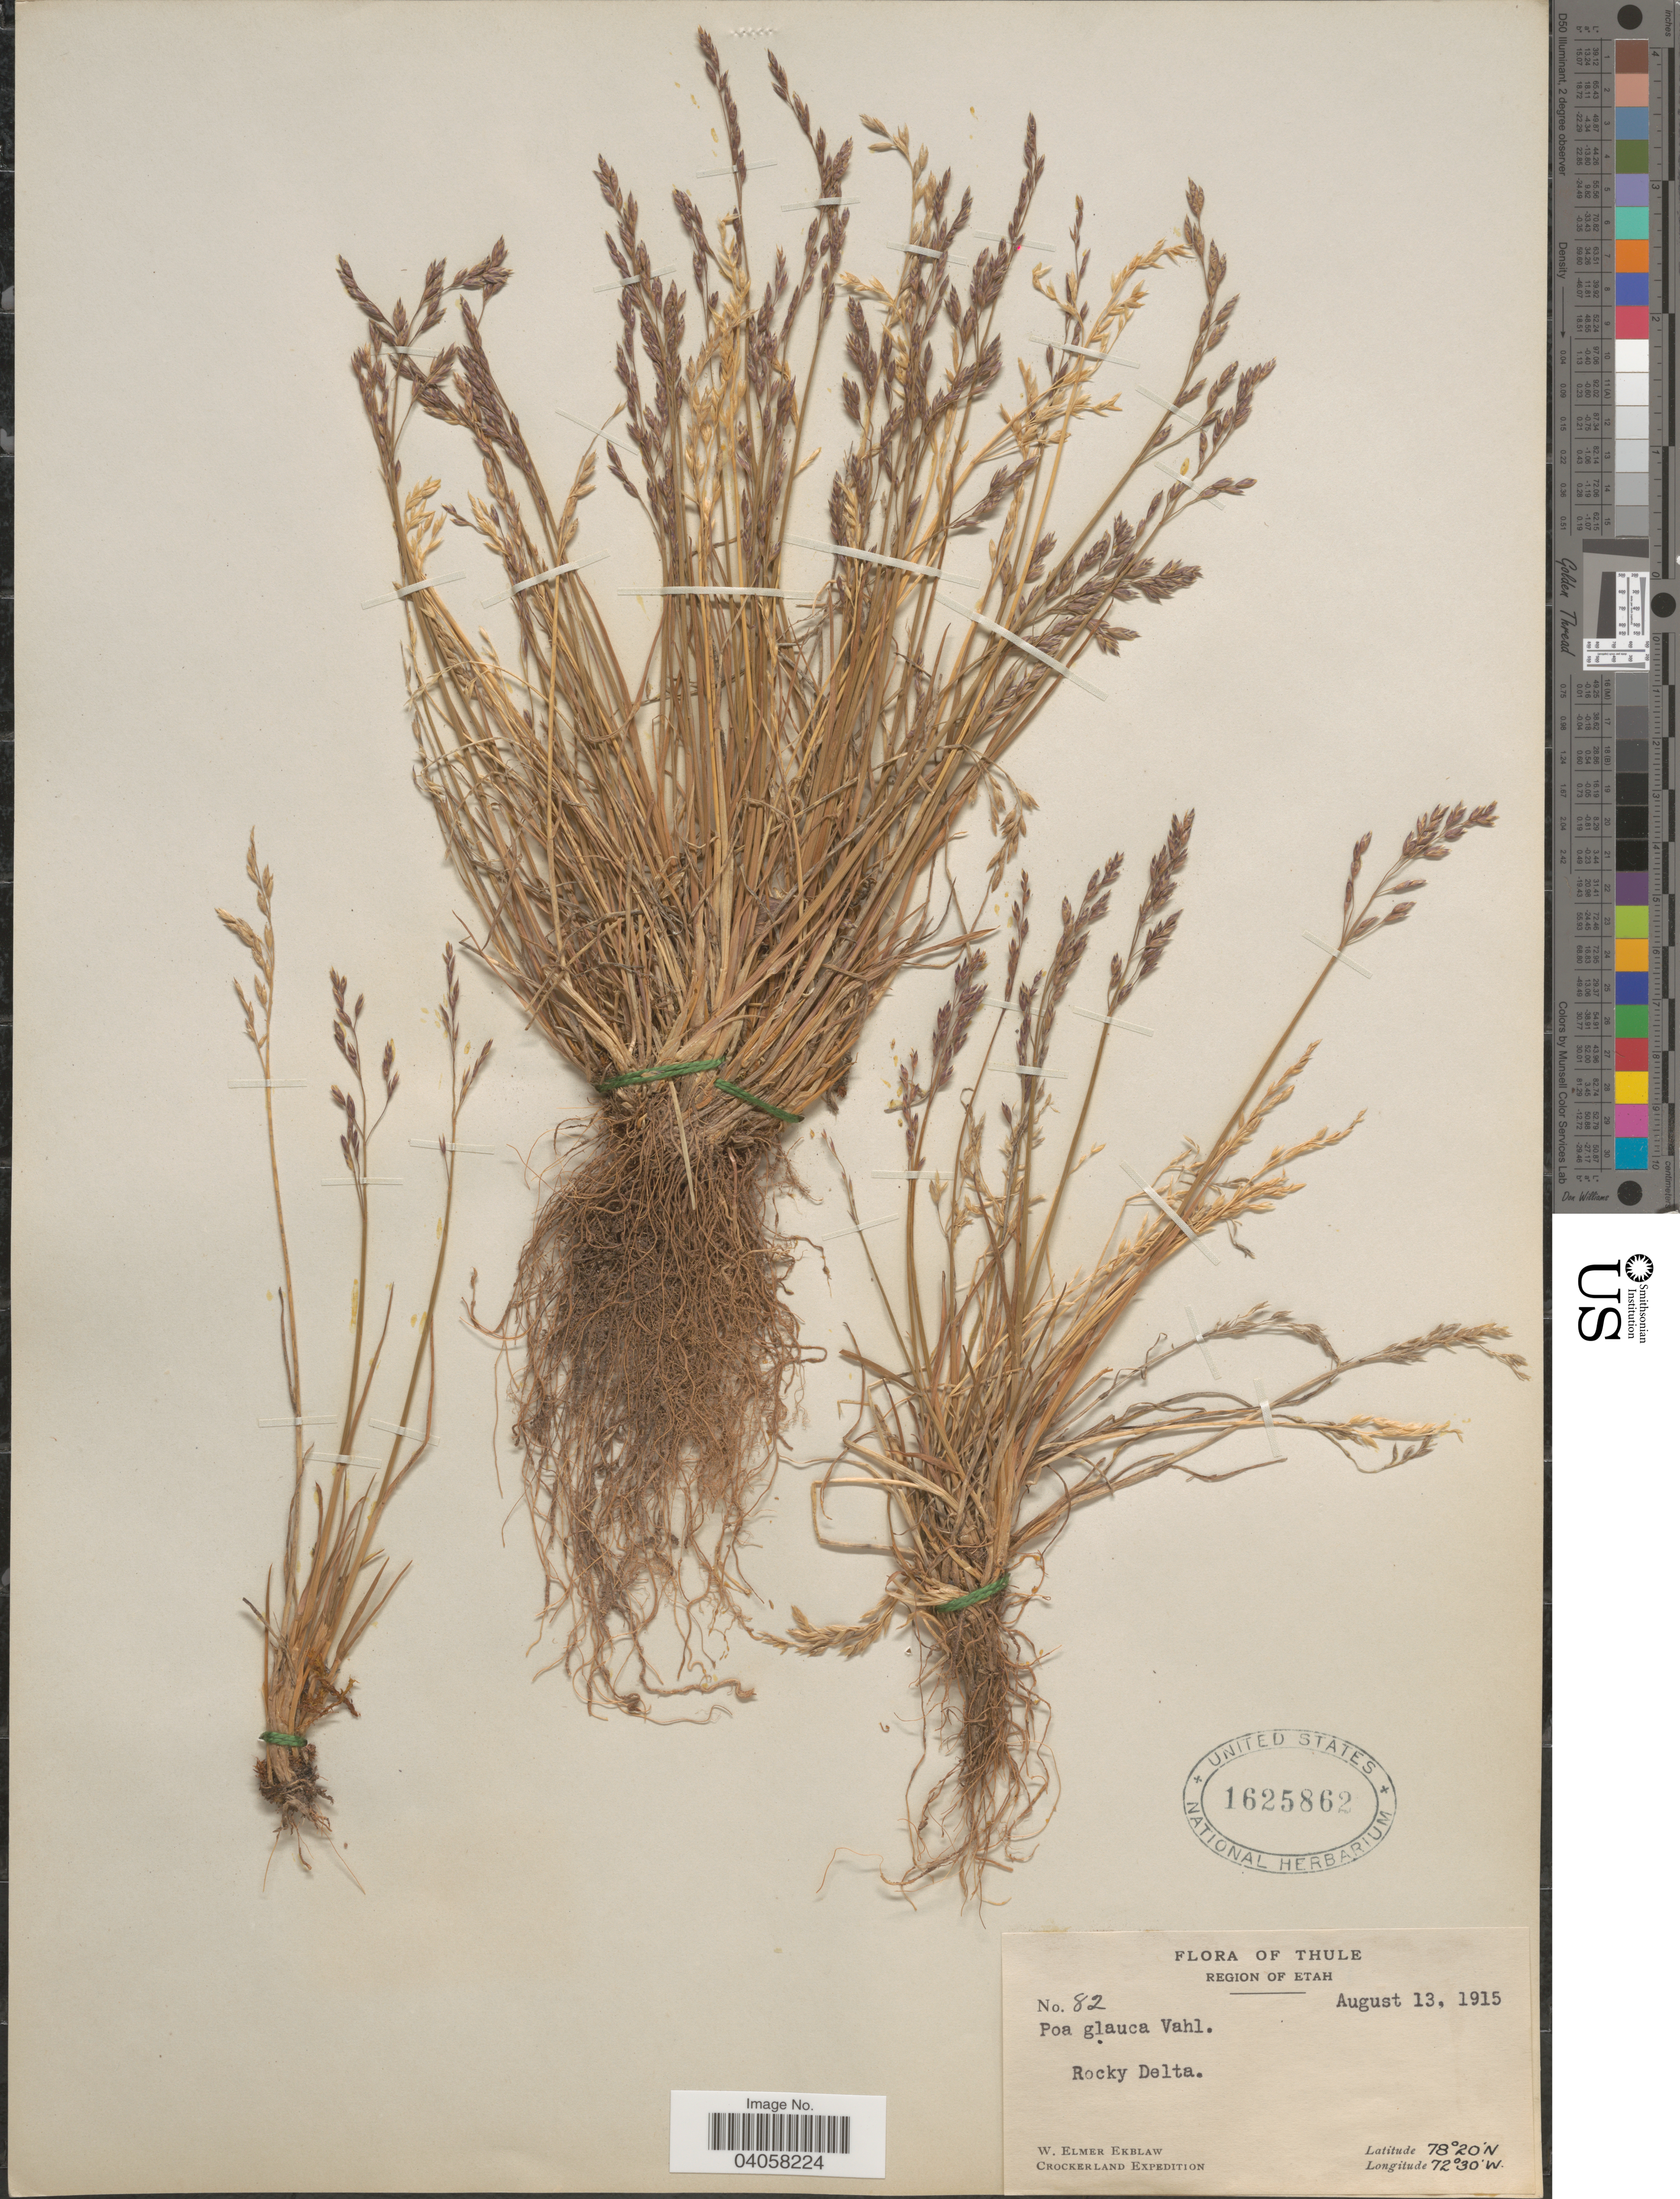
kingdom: Plantae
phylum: Tracheophyta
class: Liliopsida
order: Poales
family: Poaceae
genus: Poa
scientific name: Poa glauca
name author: Vahl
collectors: W. Ekblaw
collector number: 82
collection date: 1915-08-13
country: Greenland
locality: Thule. Region of Etah. Rocky Delta.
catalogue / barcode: US 1625862